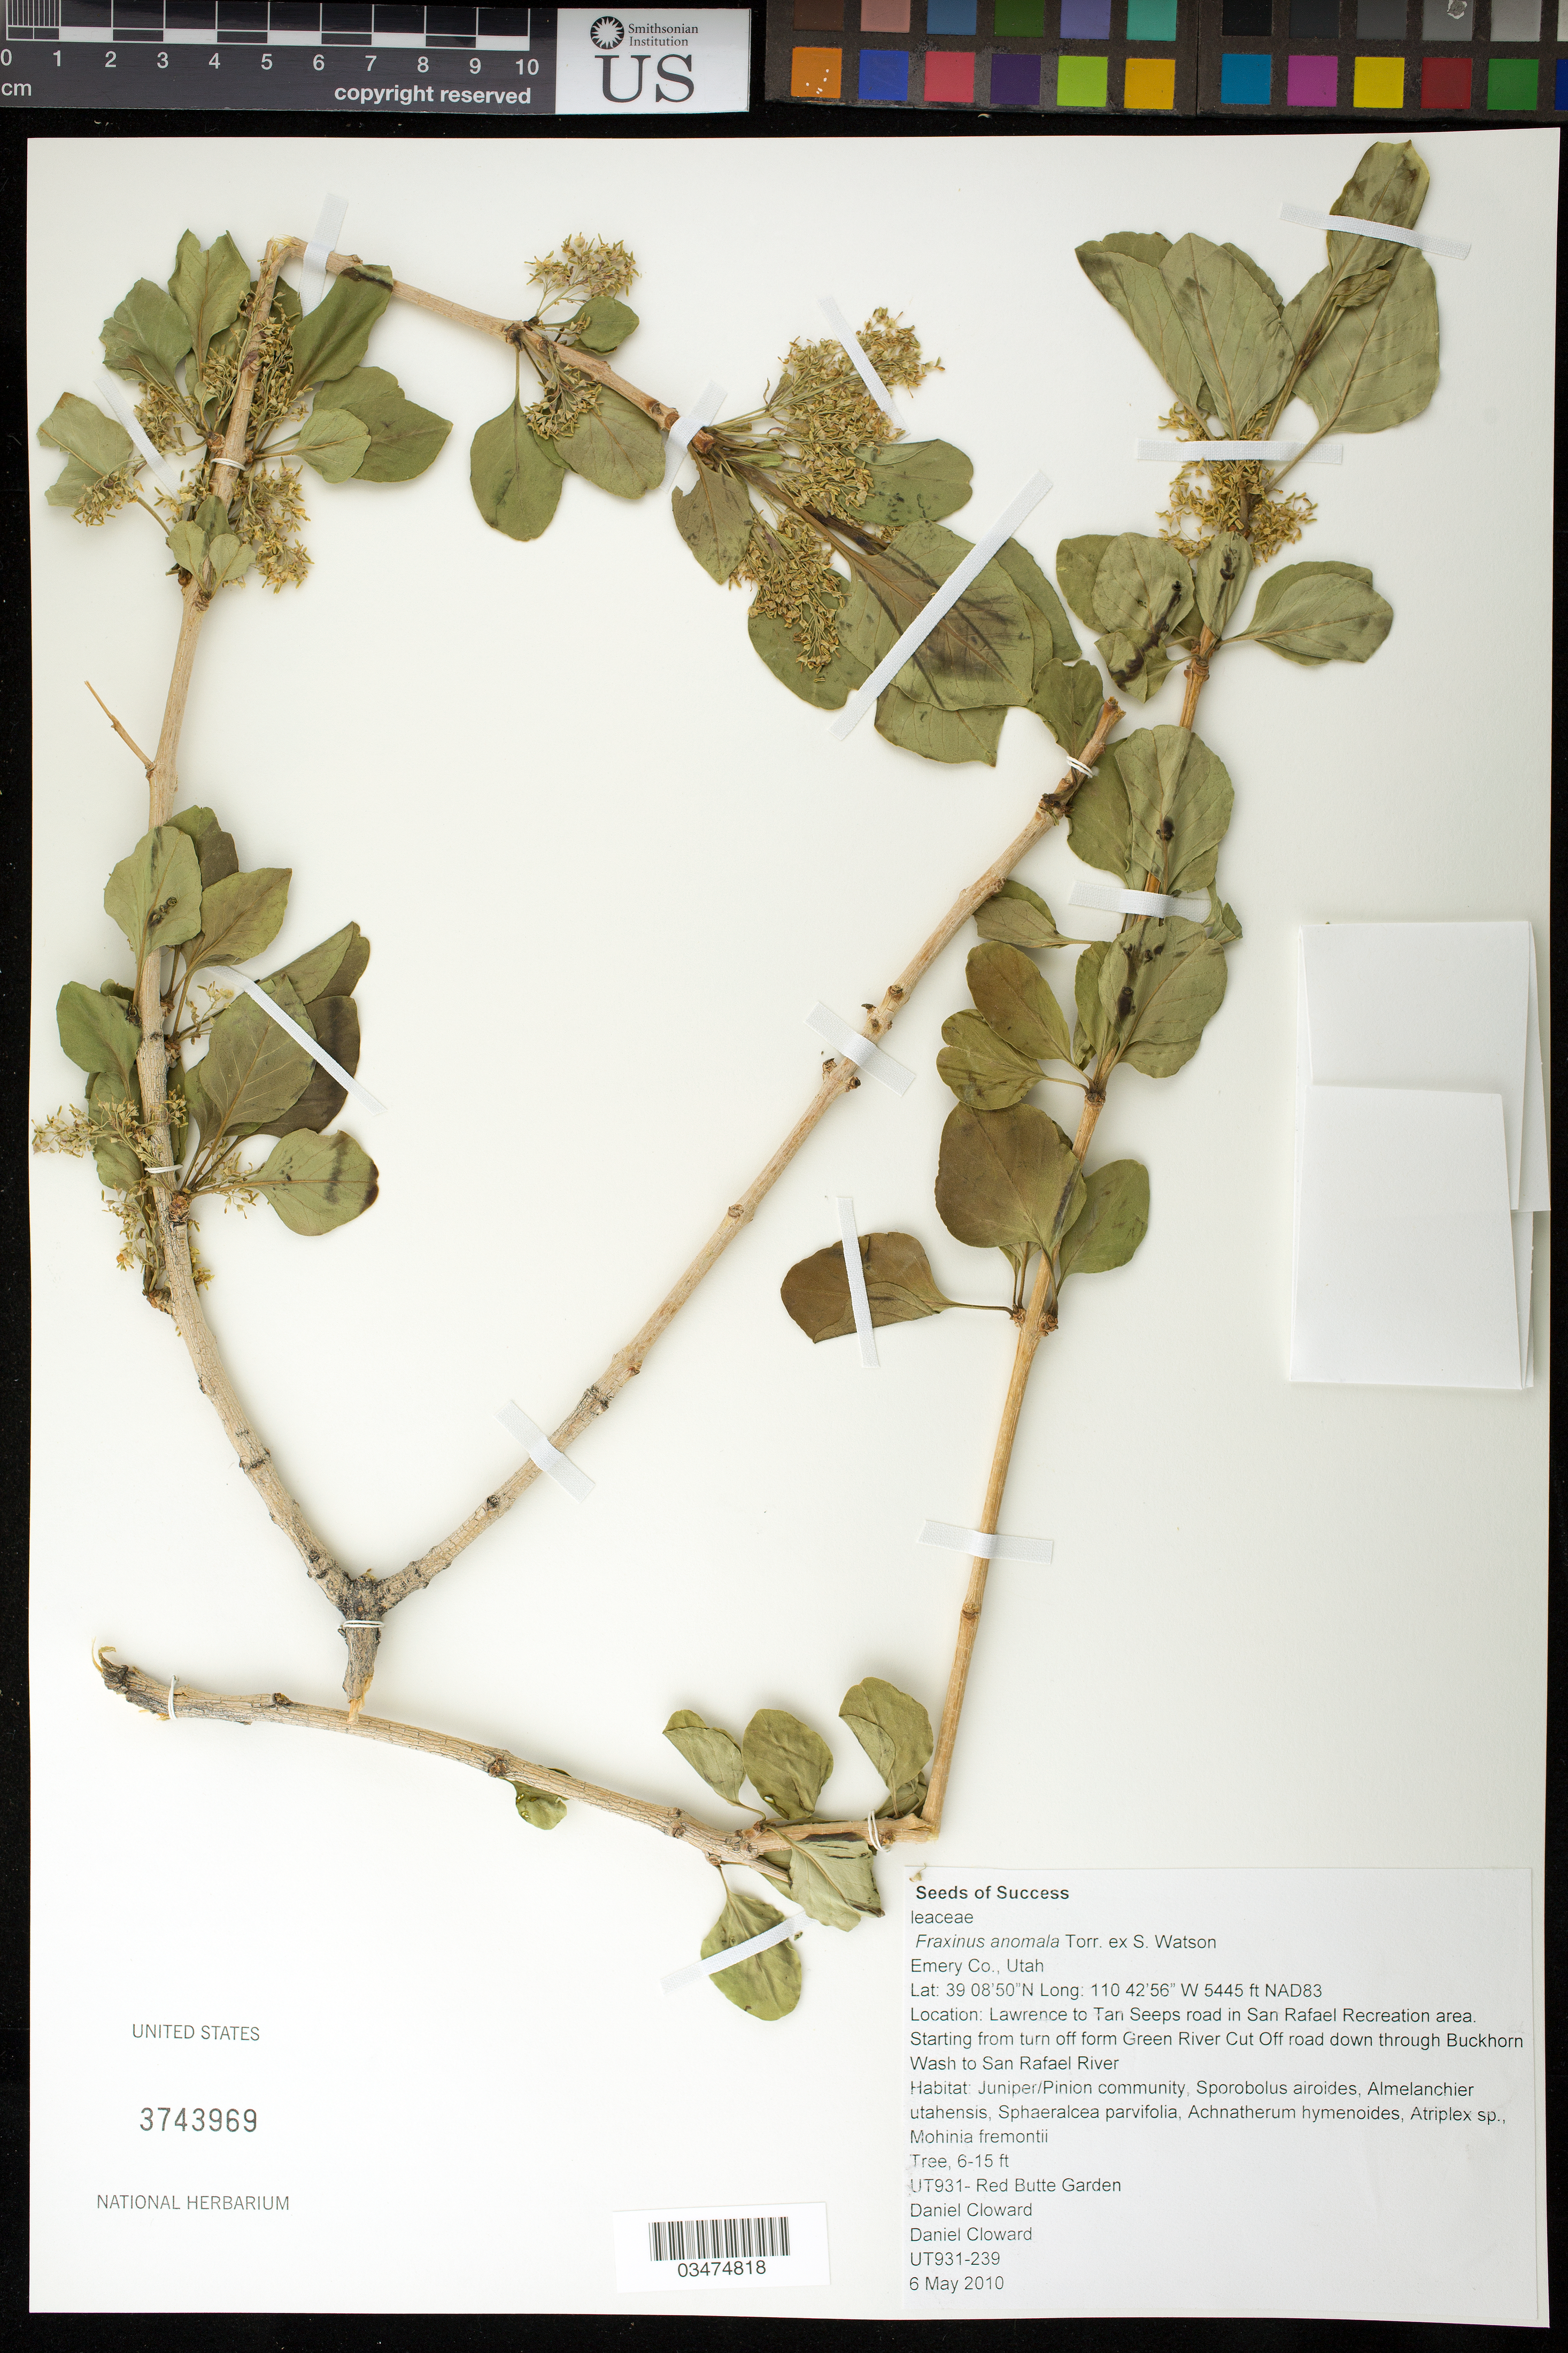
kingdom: Plantae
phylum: Tracheophyta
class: Magnoliopsida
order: Lamiales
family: Oleaceae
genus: Fraxinus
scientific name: Fraxinus anomala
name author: Torr. ex S. Watson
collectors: D. Cloward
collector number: UT931-239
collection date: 2010-05-06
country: United States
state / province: Utah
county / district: Emery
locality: Lawrence to Tan Seeps road in San Rafael Recreation area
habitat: Pinion/Juniper community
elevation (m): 1660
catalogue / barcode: US 3743969